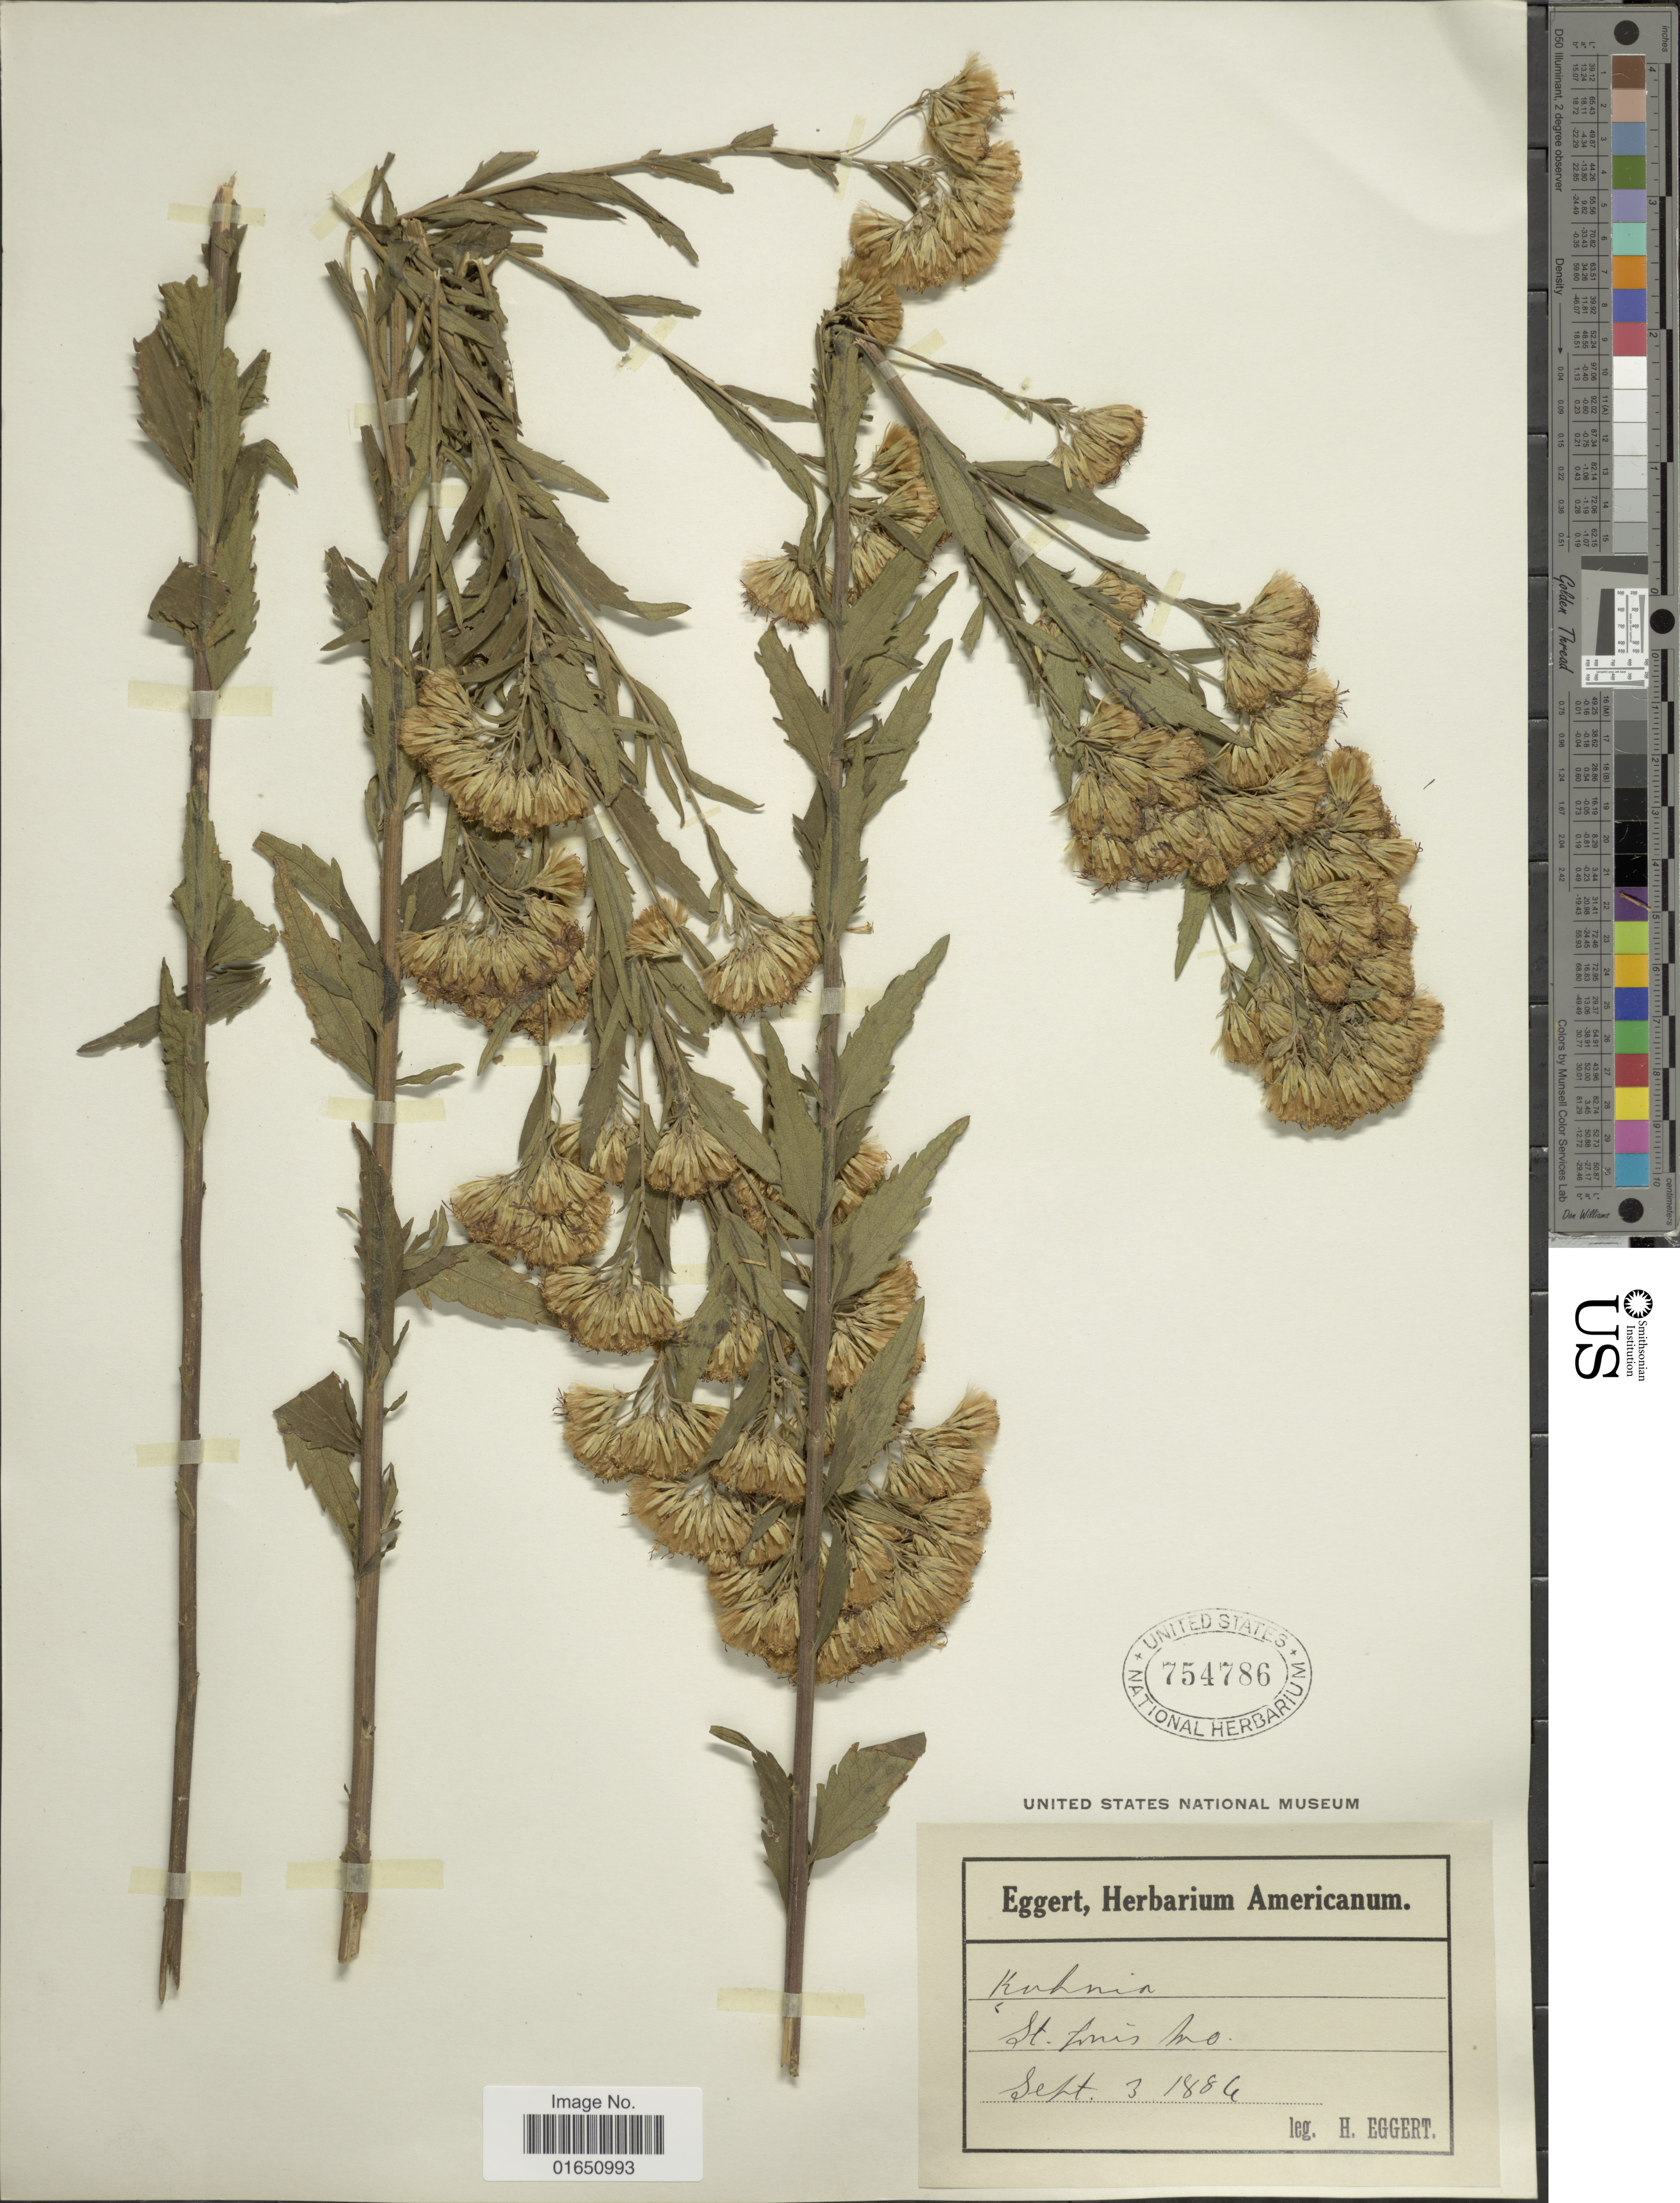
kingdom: Plantae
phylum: Tracheophyta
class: Magnoliopsida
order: Asterales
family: Asteraceae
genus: Brickellia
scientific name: Brickellia eupatorioides var. corymbulosa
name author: (Torr. & A. Gray) Shinners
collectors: H. Eggert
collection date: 1884-09-03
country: United States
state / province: Missouri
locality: St.Louis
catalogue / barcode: US 754786